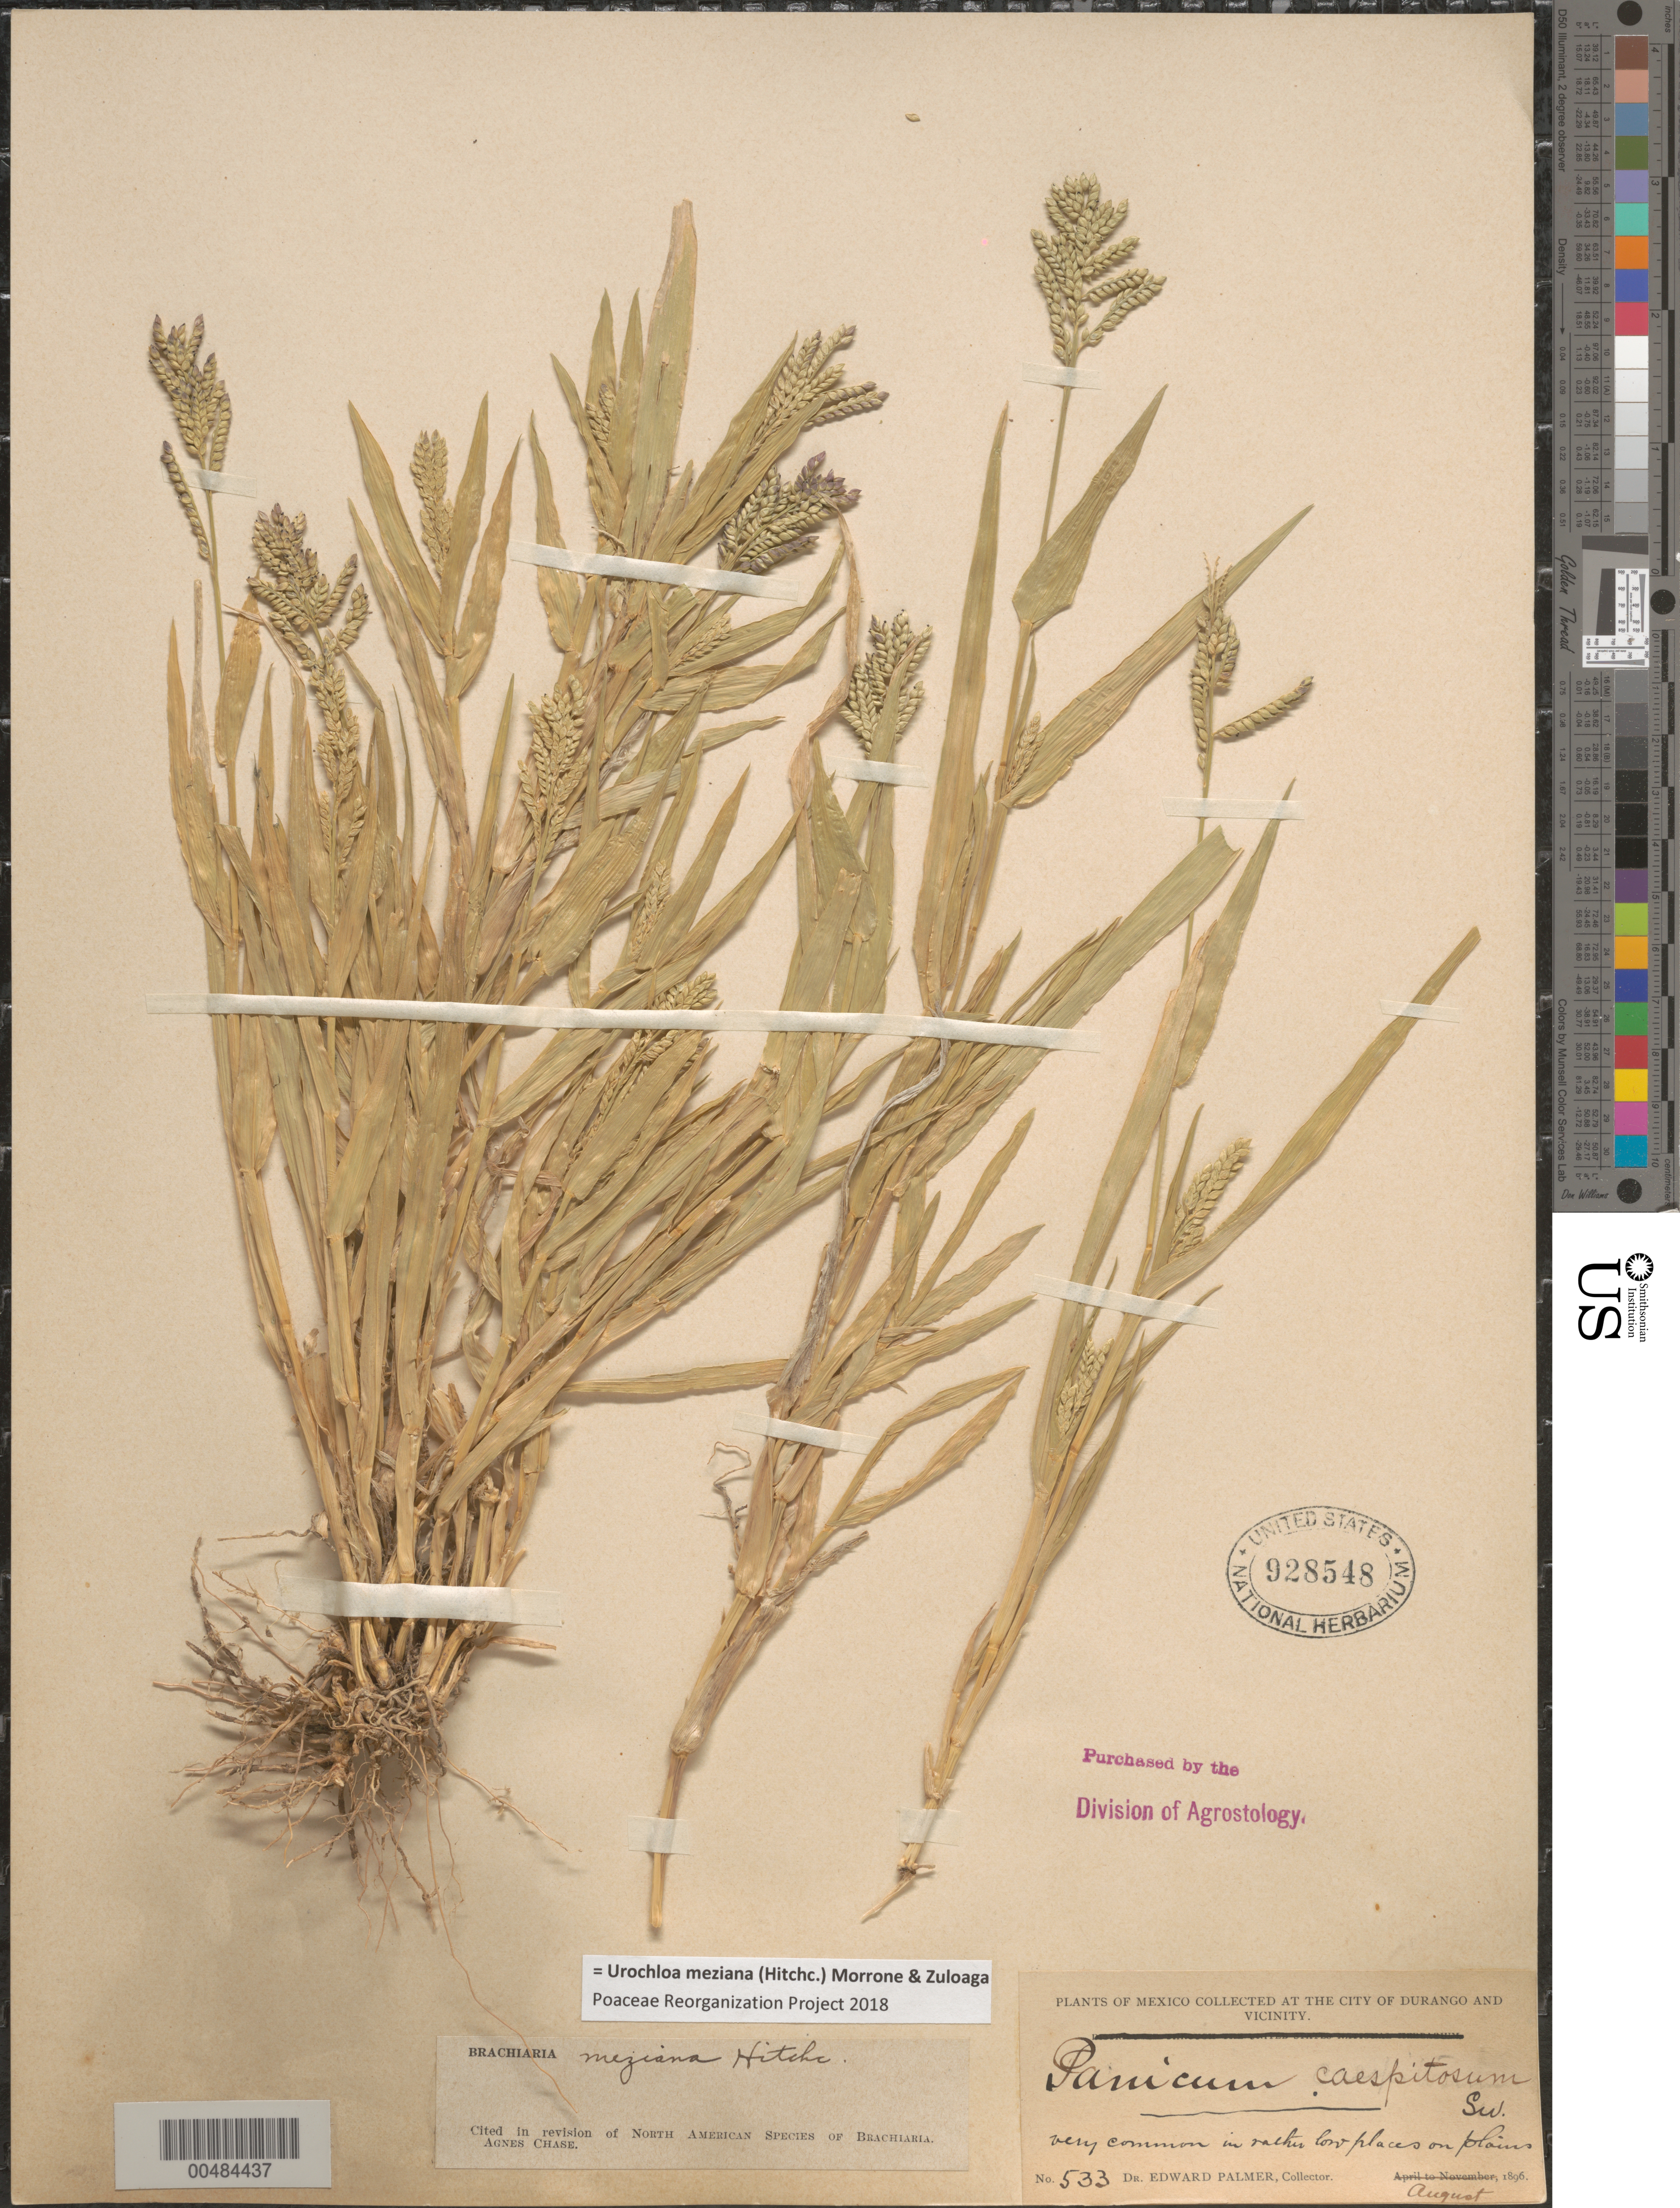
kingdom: Plantae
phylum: Tracheophyta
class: Liliopsida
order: Poales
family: Poaceae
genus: Brachiaria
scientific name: Brachiaria meziana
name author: Hitchc.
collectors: E. Palmer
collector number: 533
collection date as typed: Aug 1896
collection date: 1896-08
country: Mexico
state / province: Durango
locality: At the city of Durango and vicinity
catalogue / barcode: US 928548